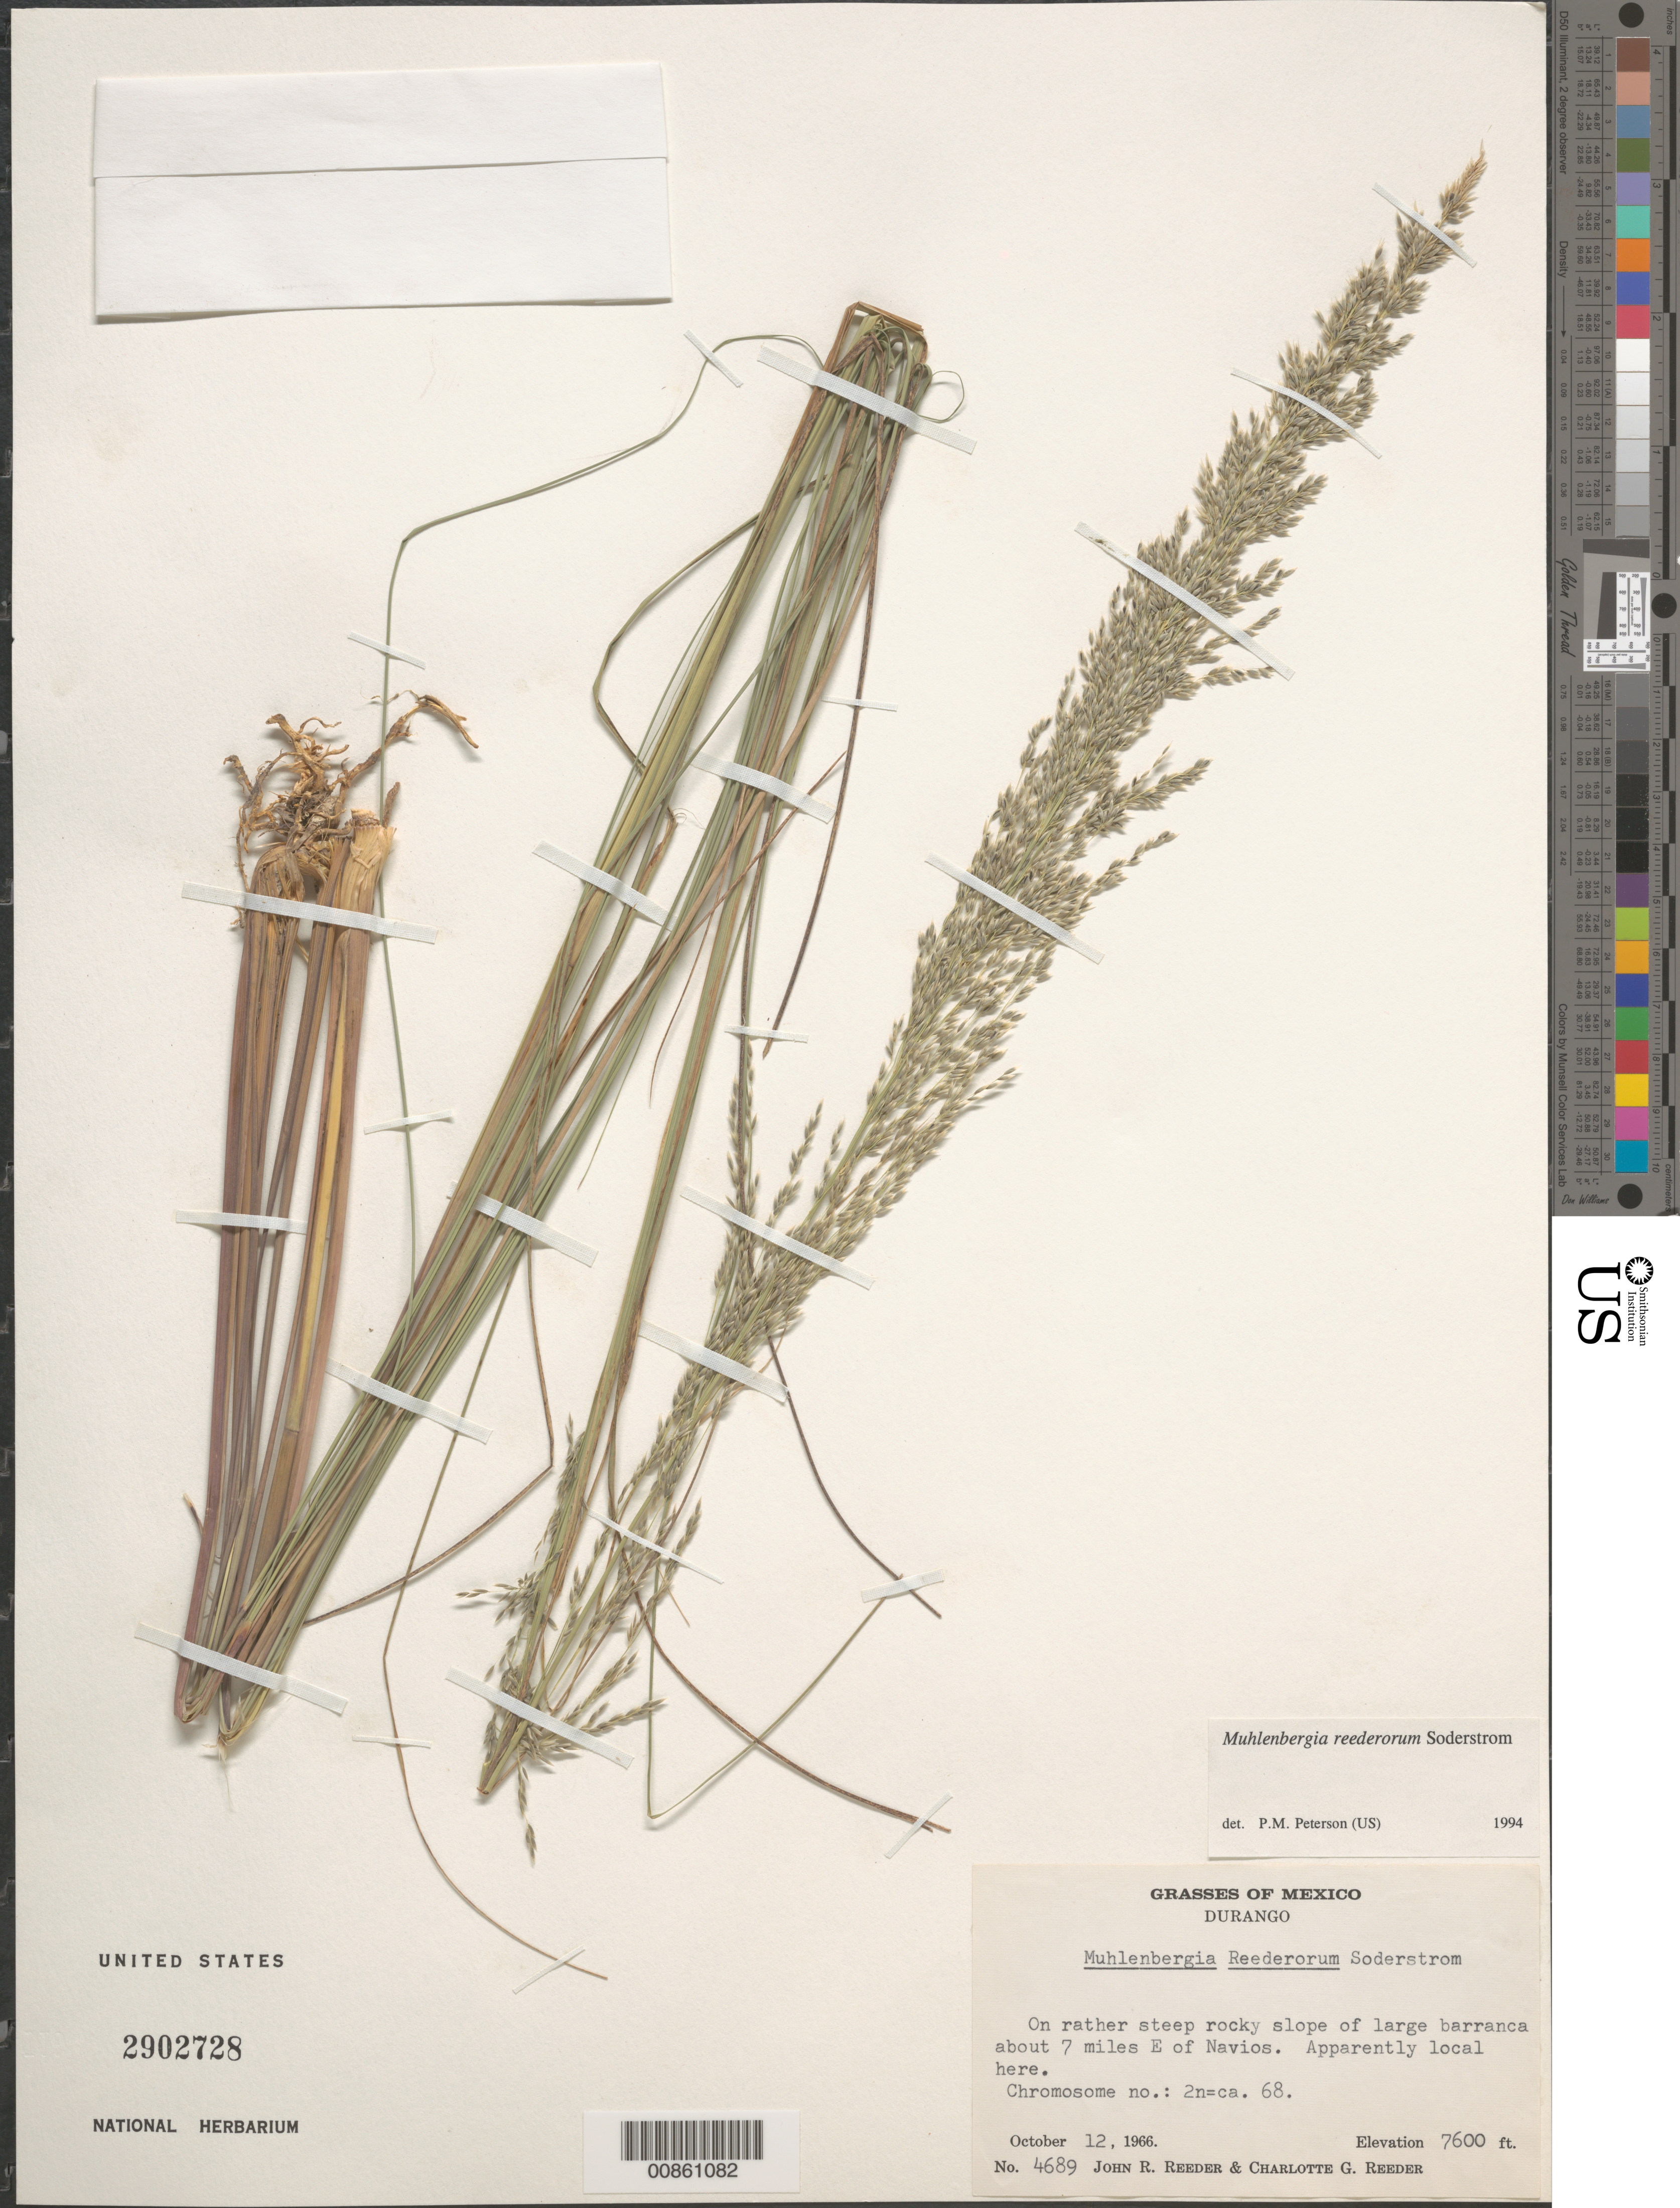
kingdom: Plantae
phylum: Tracheophyta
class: Liliopsida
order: Poales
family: Poaceae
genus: Muhlenbergia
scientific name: Muhlenbergia reederorum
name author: Soderstr.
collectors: J. R. Reeder & C. G. Reeder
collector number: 4689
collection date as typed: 12 Oct 1966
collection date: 1966-10-12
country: Mexico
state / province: Durango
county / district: Durango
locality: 7 mi E of Navíos, W of Ciudad Durango, mpio. Durango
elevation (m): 2343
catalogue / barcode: US 2902728